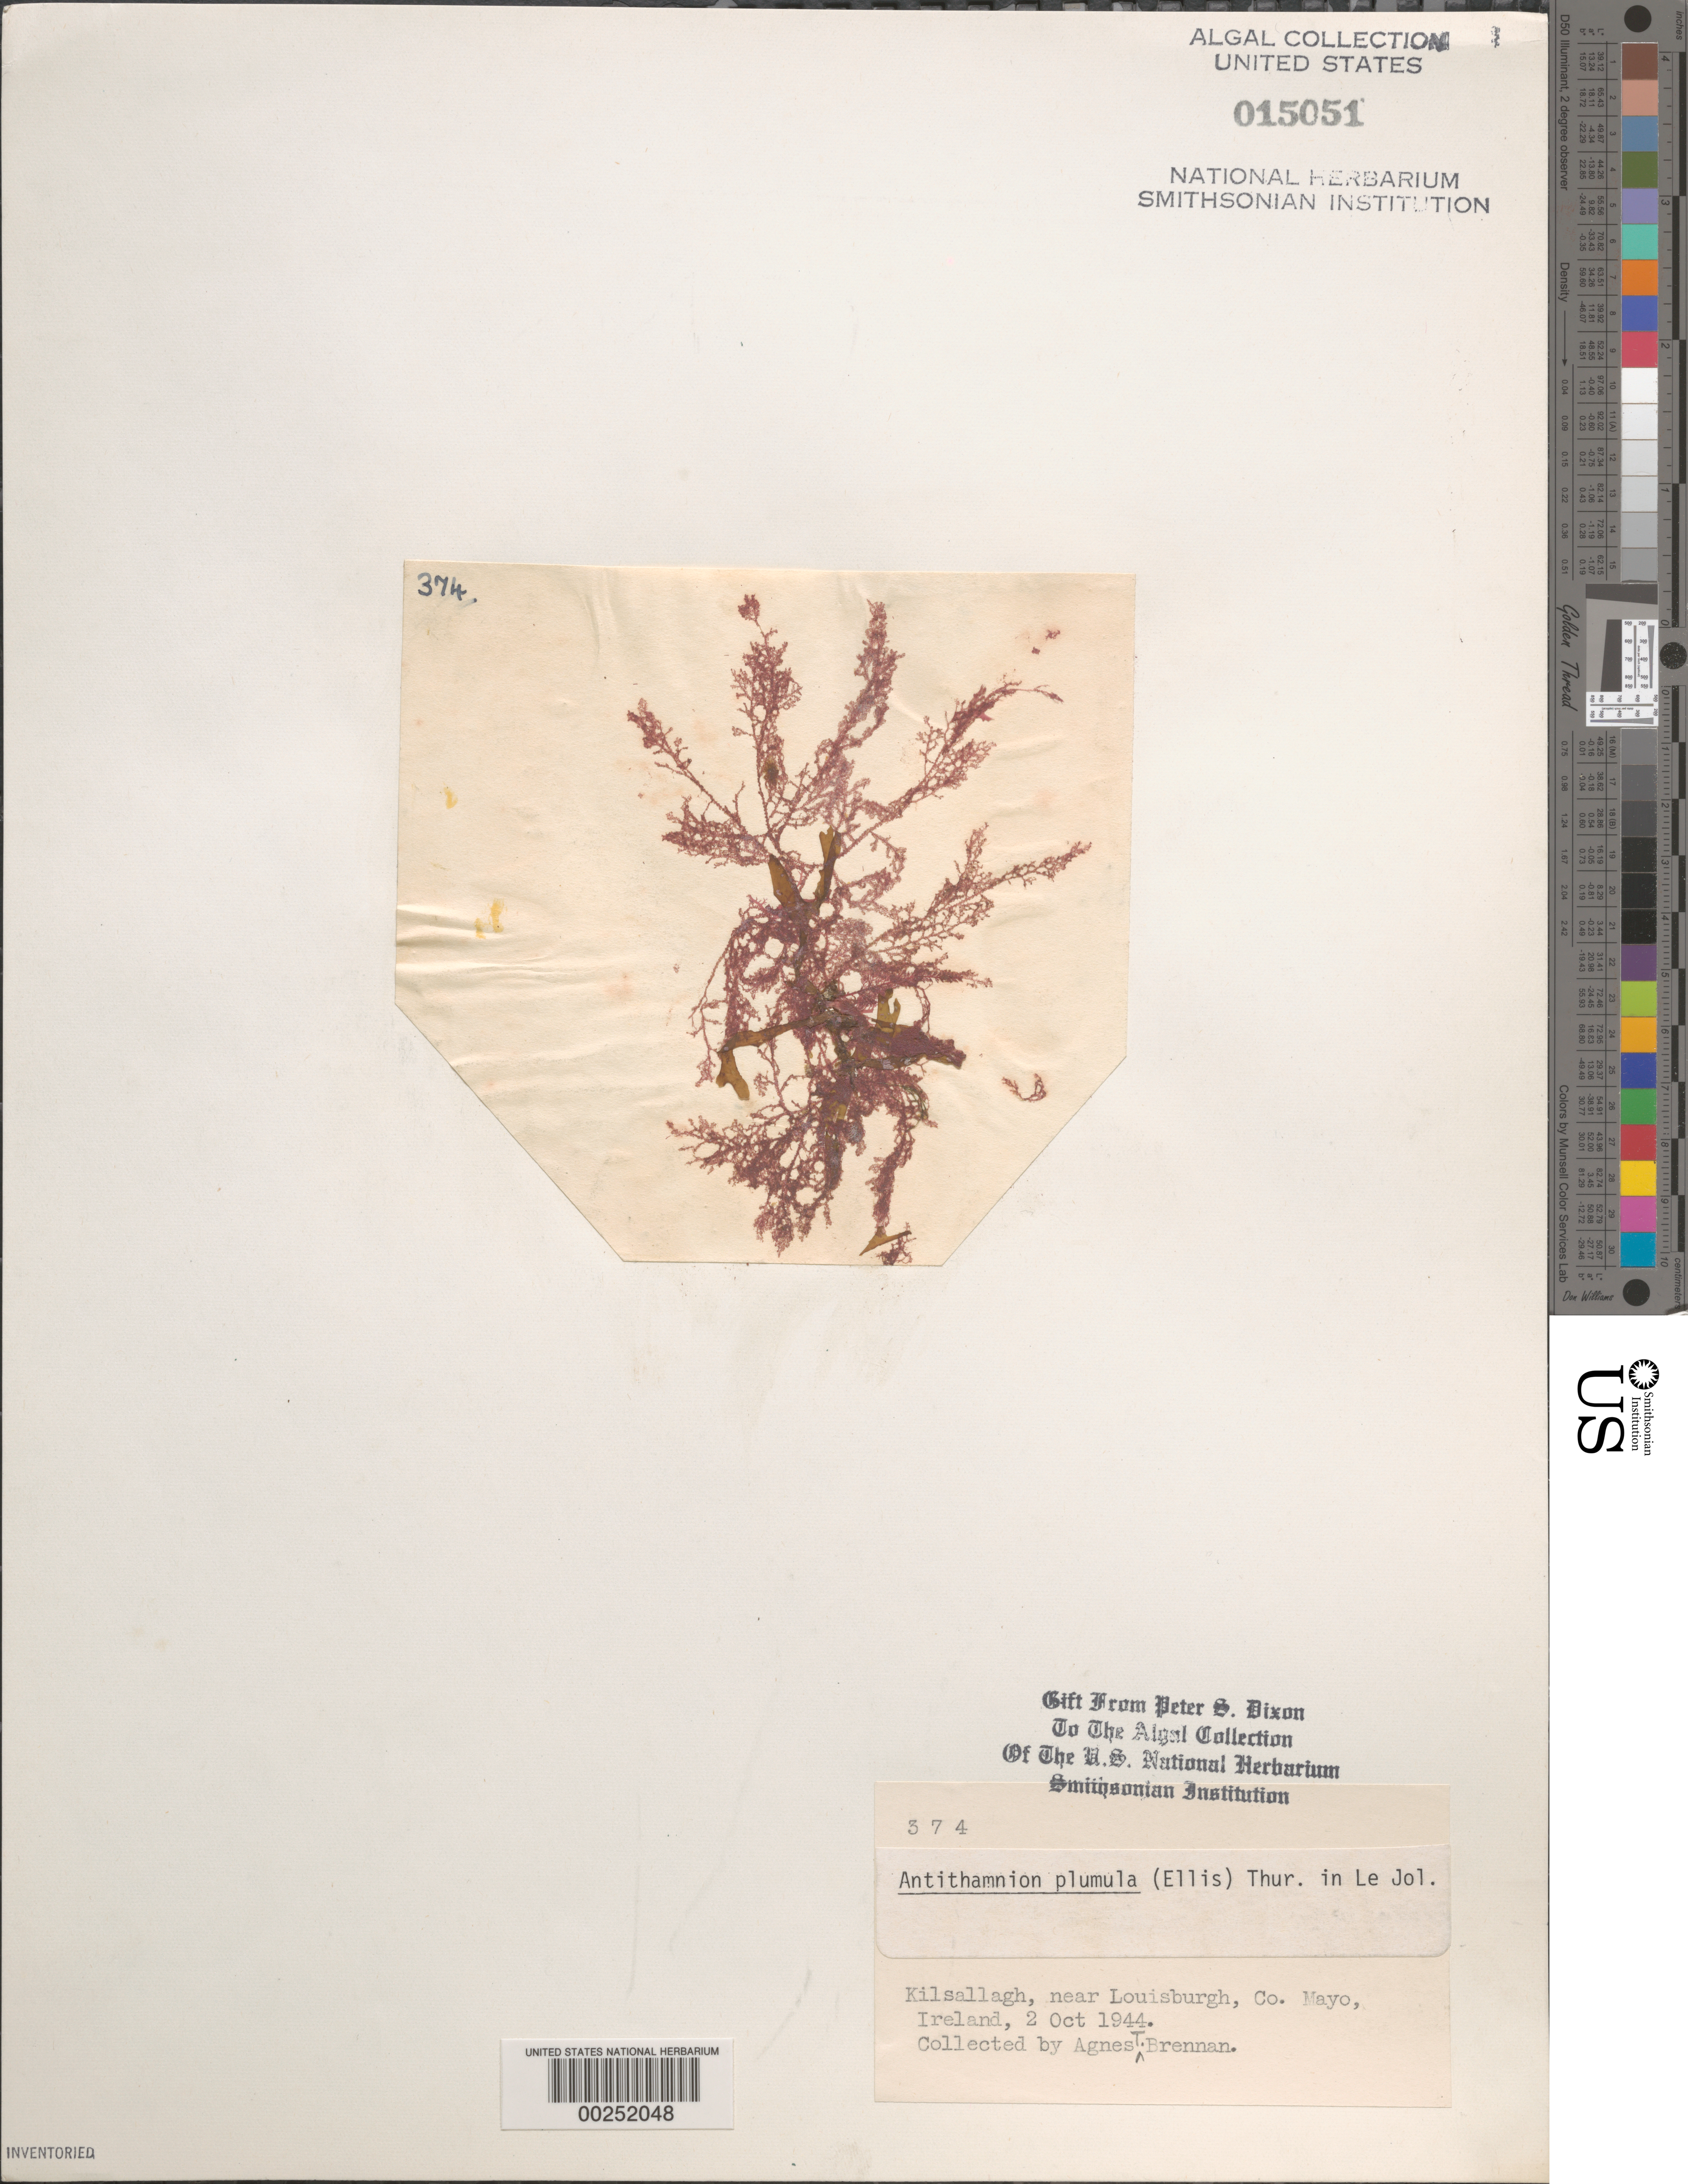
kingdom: Plantae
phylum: Rhodophyta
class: Florideophyceae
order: Ceramiales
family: Ceramiaceae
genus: Pterothamnion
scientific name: Pterothamnion plumula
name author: (J. Ellis) Näg.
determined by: Algae name updating Project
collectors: A. Brennan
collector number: PSD 374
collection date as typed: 02 Oct 1944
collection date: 1944-10-02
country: Ireland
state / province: Connaught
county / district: Mayo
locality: Kilsallagh, near Louisburgh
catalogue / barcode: US 15051